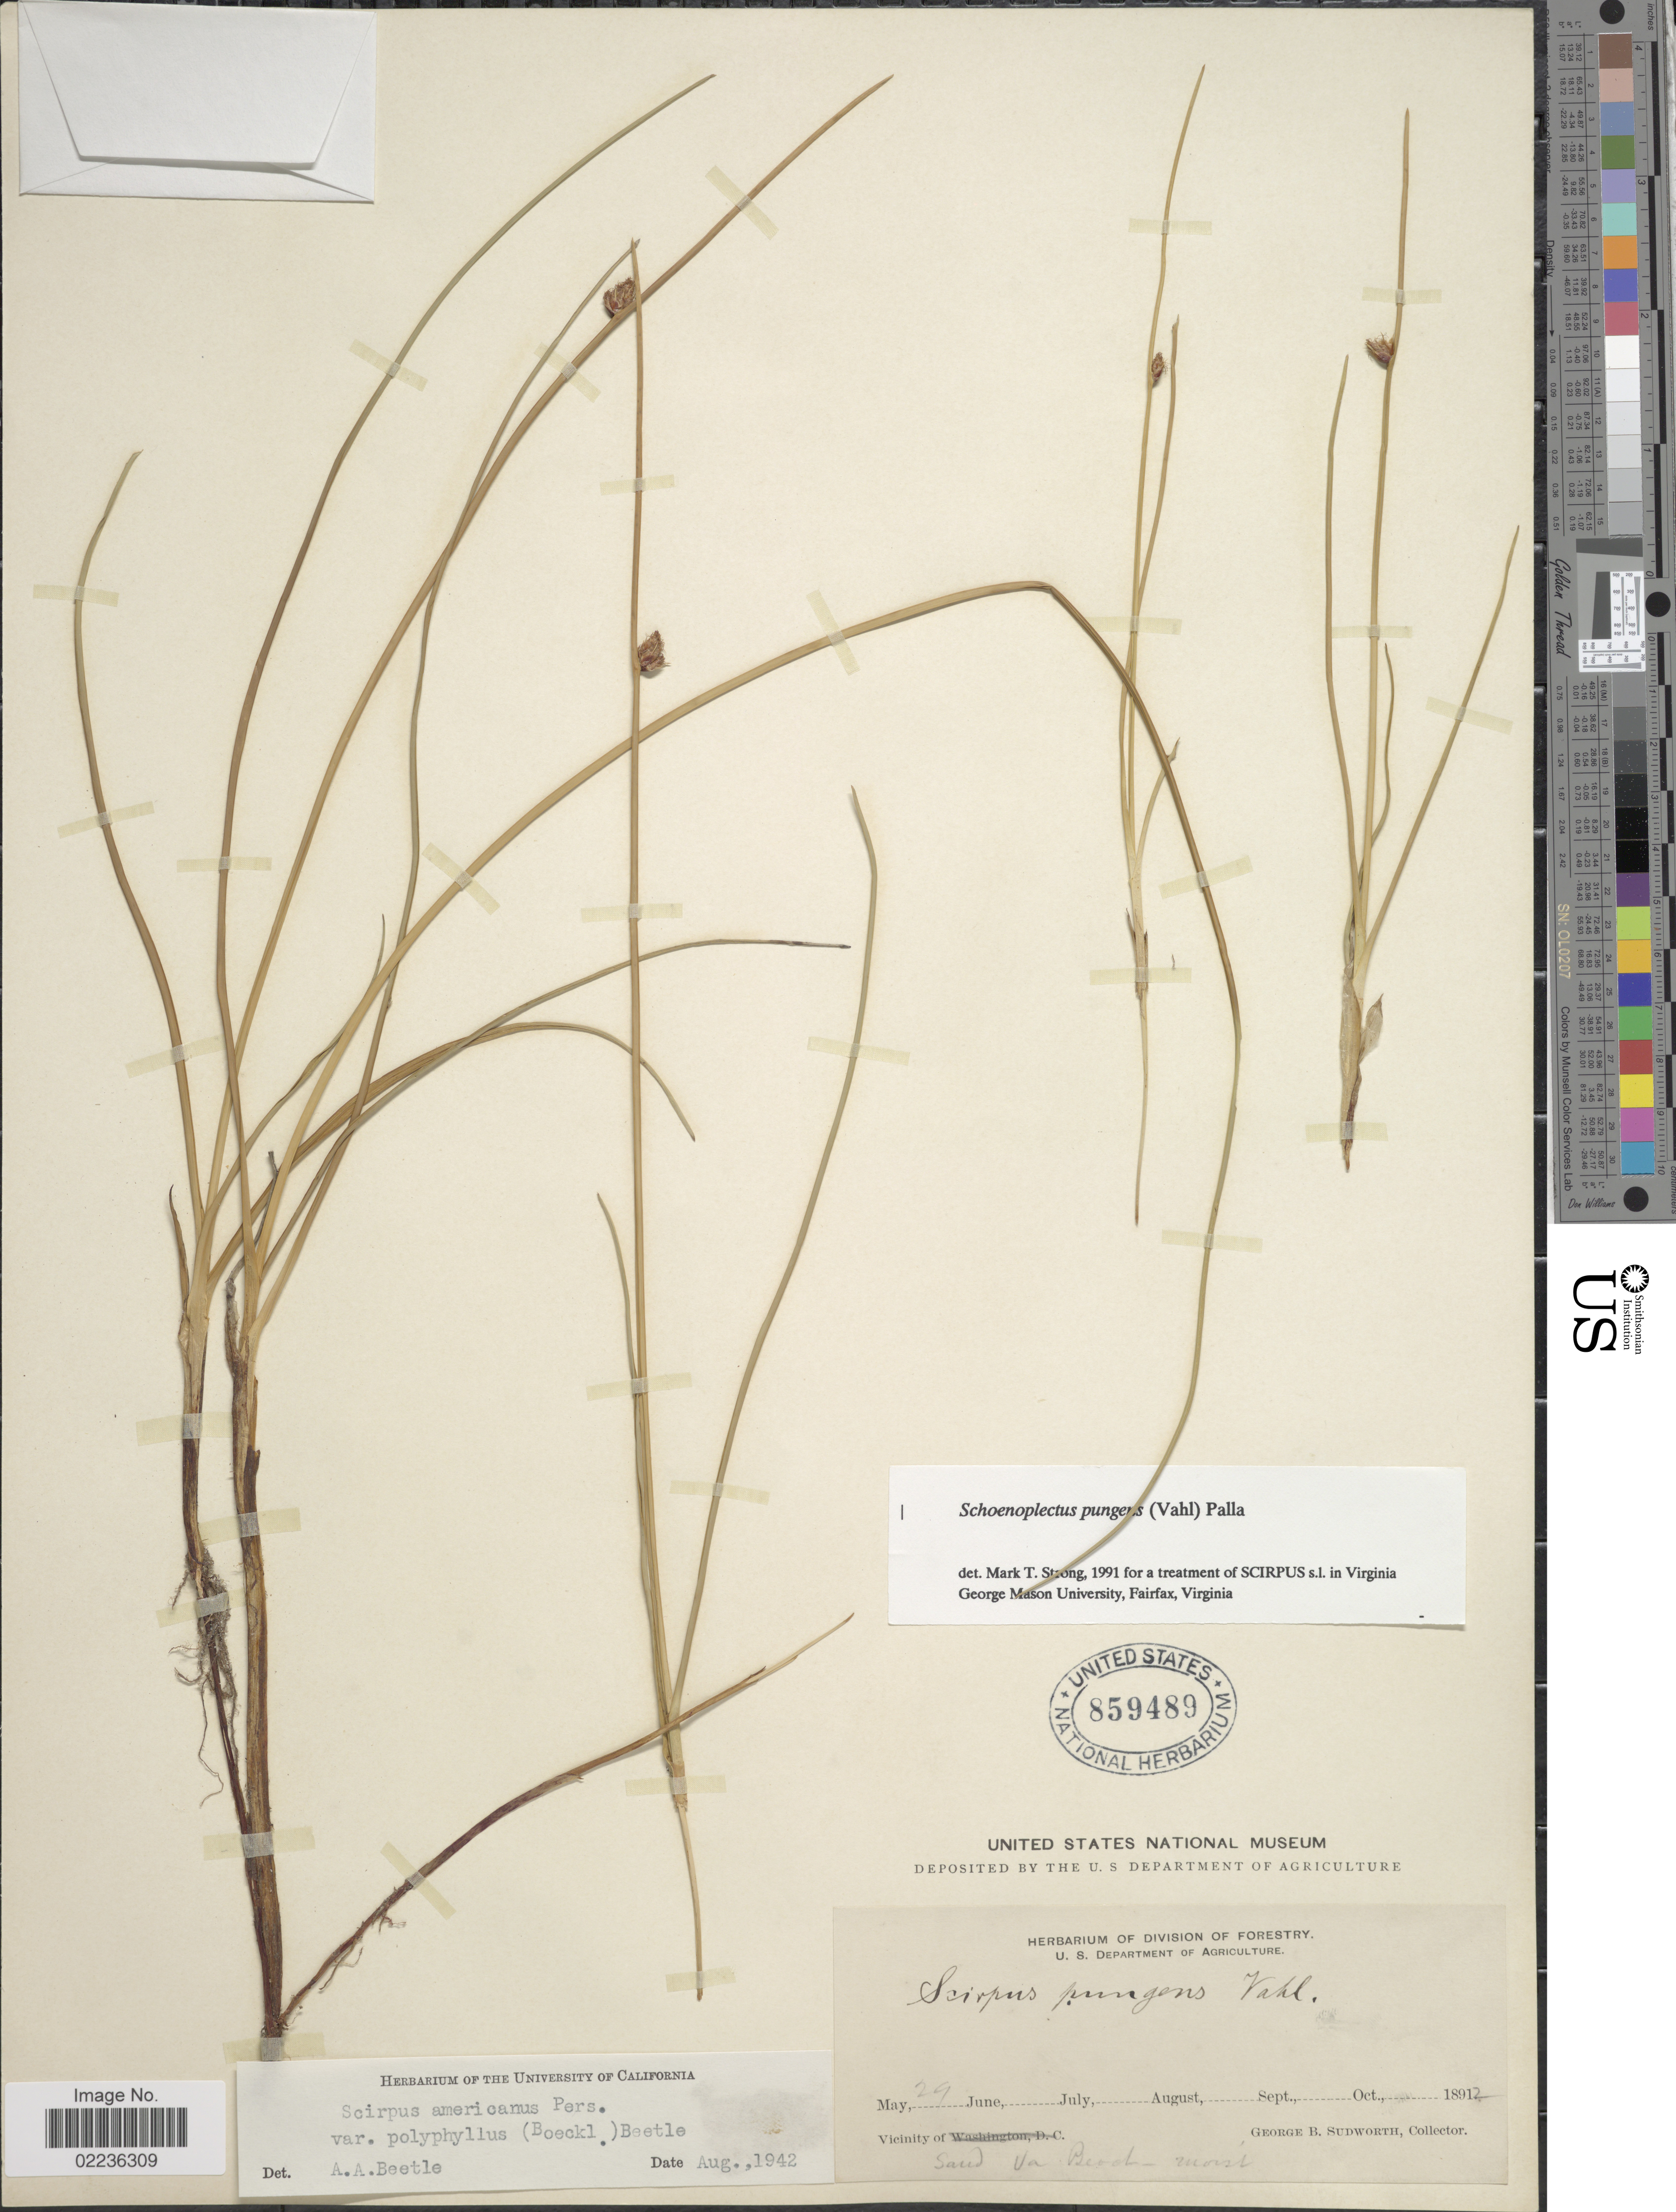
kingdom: Plantae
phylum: Tracheophyta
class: Liliopsida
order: Poales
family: Cyperaceae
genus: Schoenoplectus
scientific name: Schoenoplectus pungens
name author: (Vahl) Palla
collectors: G. B. Sudworth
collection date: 1892-05-29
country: United States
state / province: Virginia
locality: Sand Va Beach - moist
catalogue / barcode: US 859489